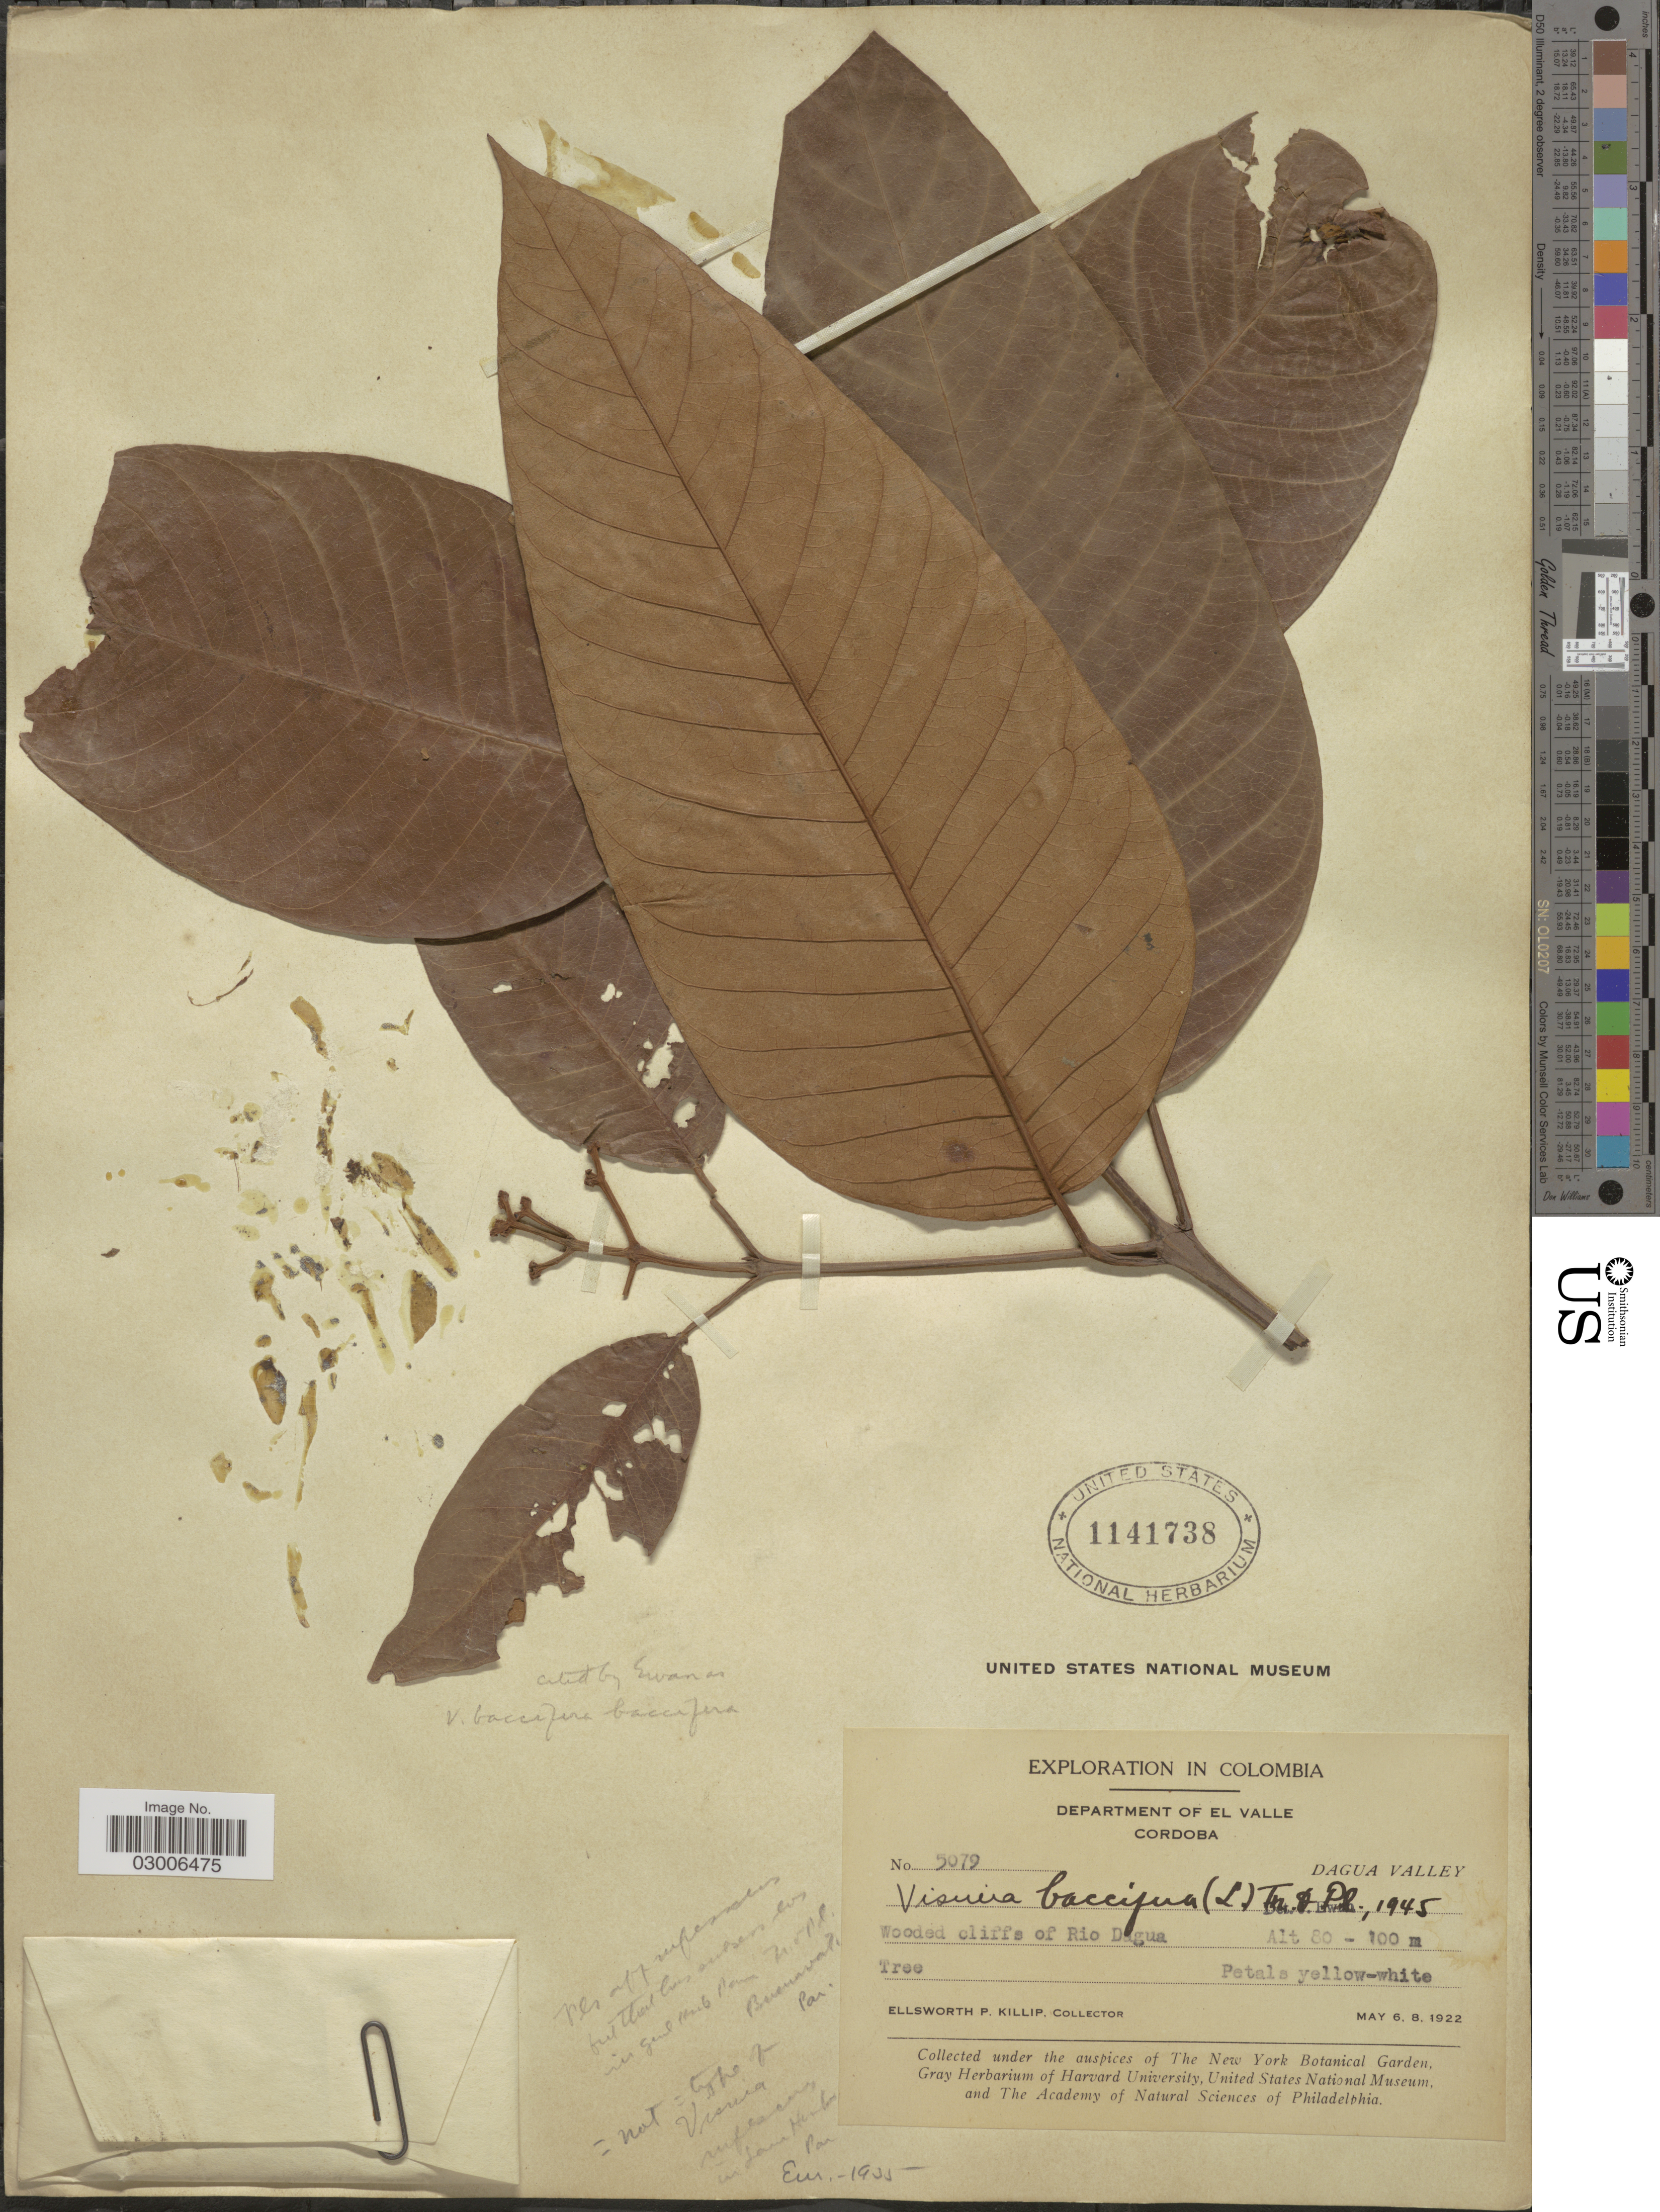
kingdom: Plantae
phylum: Tracheophyta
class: Magnoliopsida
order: Malpighiales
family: Hypericaceae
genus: Vismia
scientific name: Vismia baccifera subsp. baccifera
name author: (L.) Triana & Planch.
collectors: E. P. Killip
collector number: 5079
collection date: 1922-05-06/1922-05-08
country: Colombia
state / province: Valle del Cauca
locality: Department of El Valle, Cordoba, Dagua Valley, Wooded cliffs of Rio Dagua.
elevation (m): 80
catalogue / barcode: US 1141738